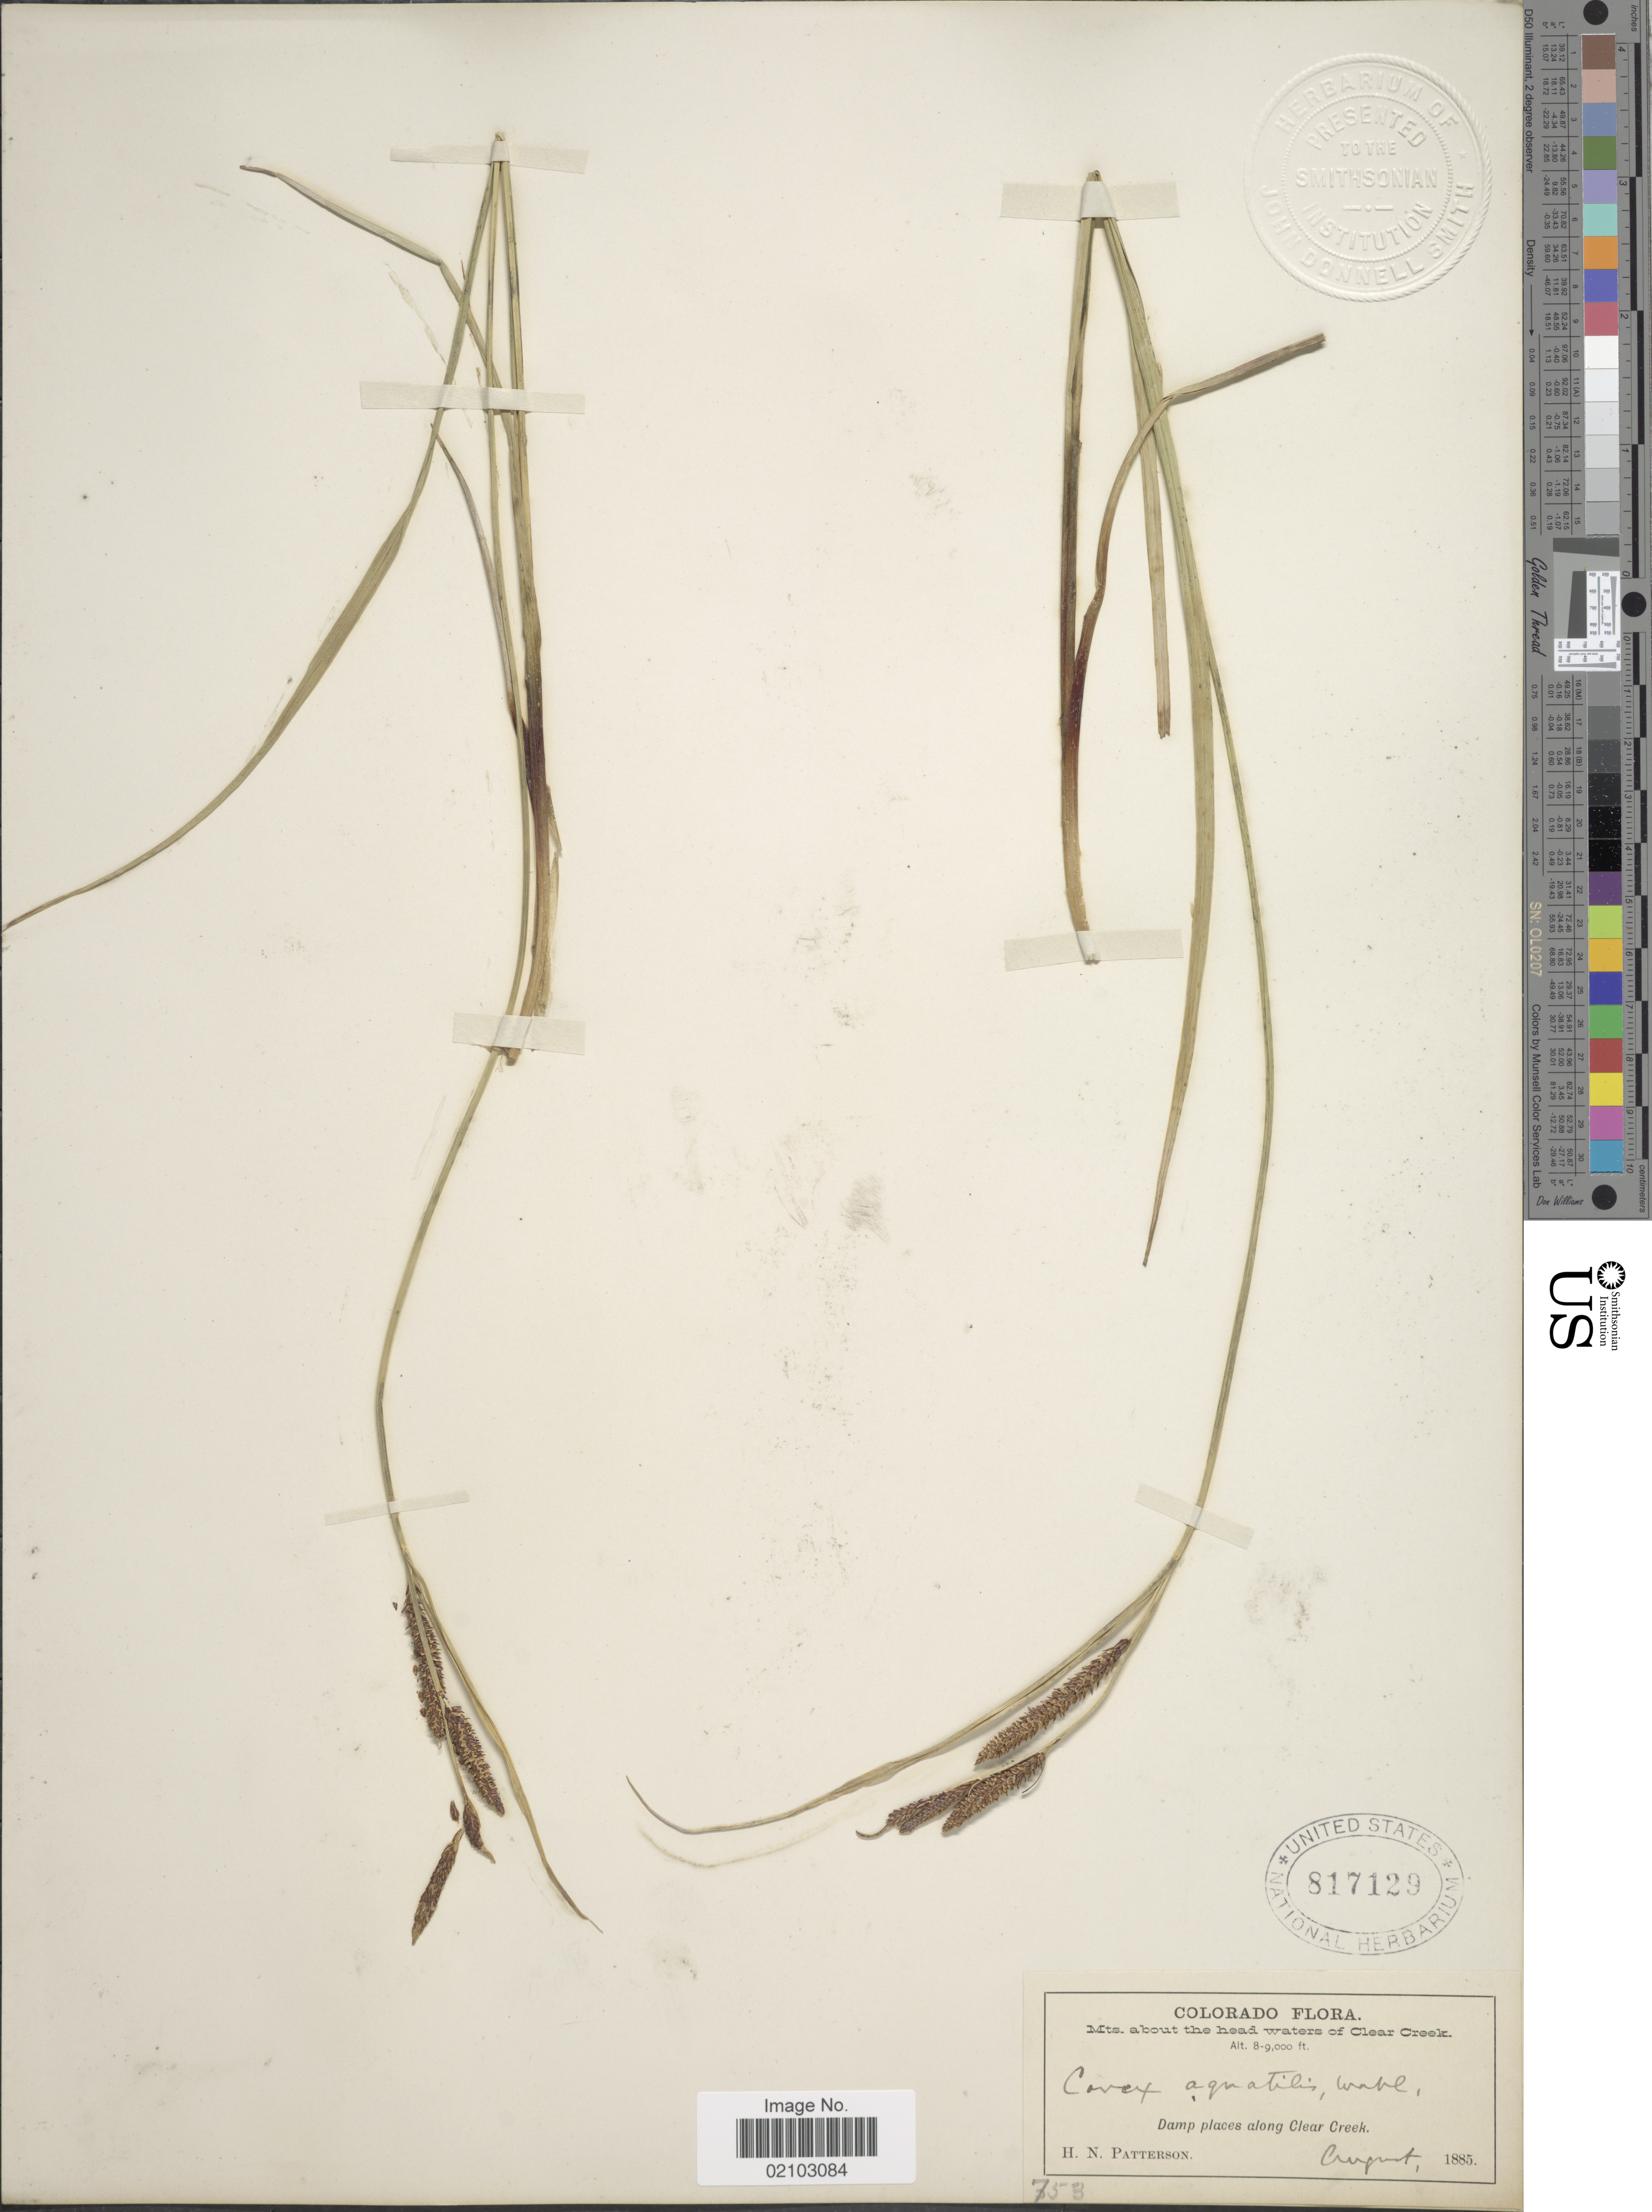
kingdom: Plantae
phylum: Tracheophyta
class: Liliopsida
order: Poales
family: Cyperaceae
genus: Carex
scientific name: Carex aquatilis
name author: Wahlenb.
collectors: H. N. Patterson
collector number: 753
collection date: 1885-08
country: United States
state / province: Colorado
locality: Damp places along Clear Creek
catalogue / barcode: US 817129